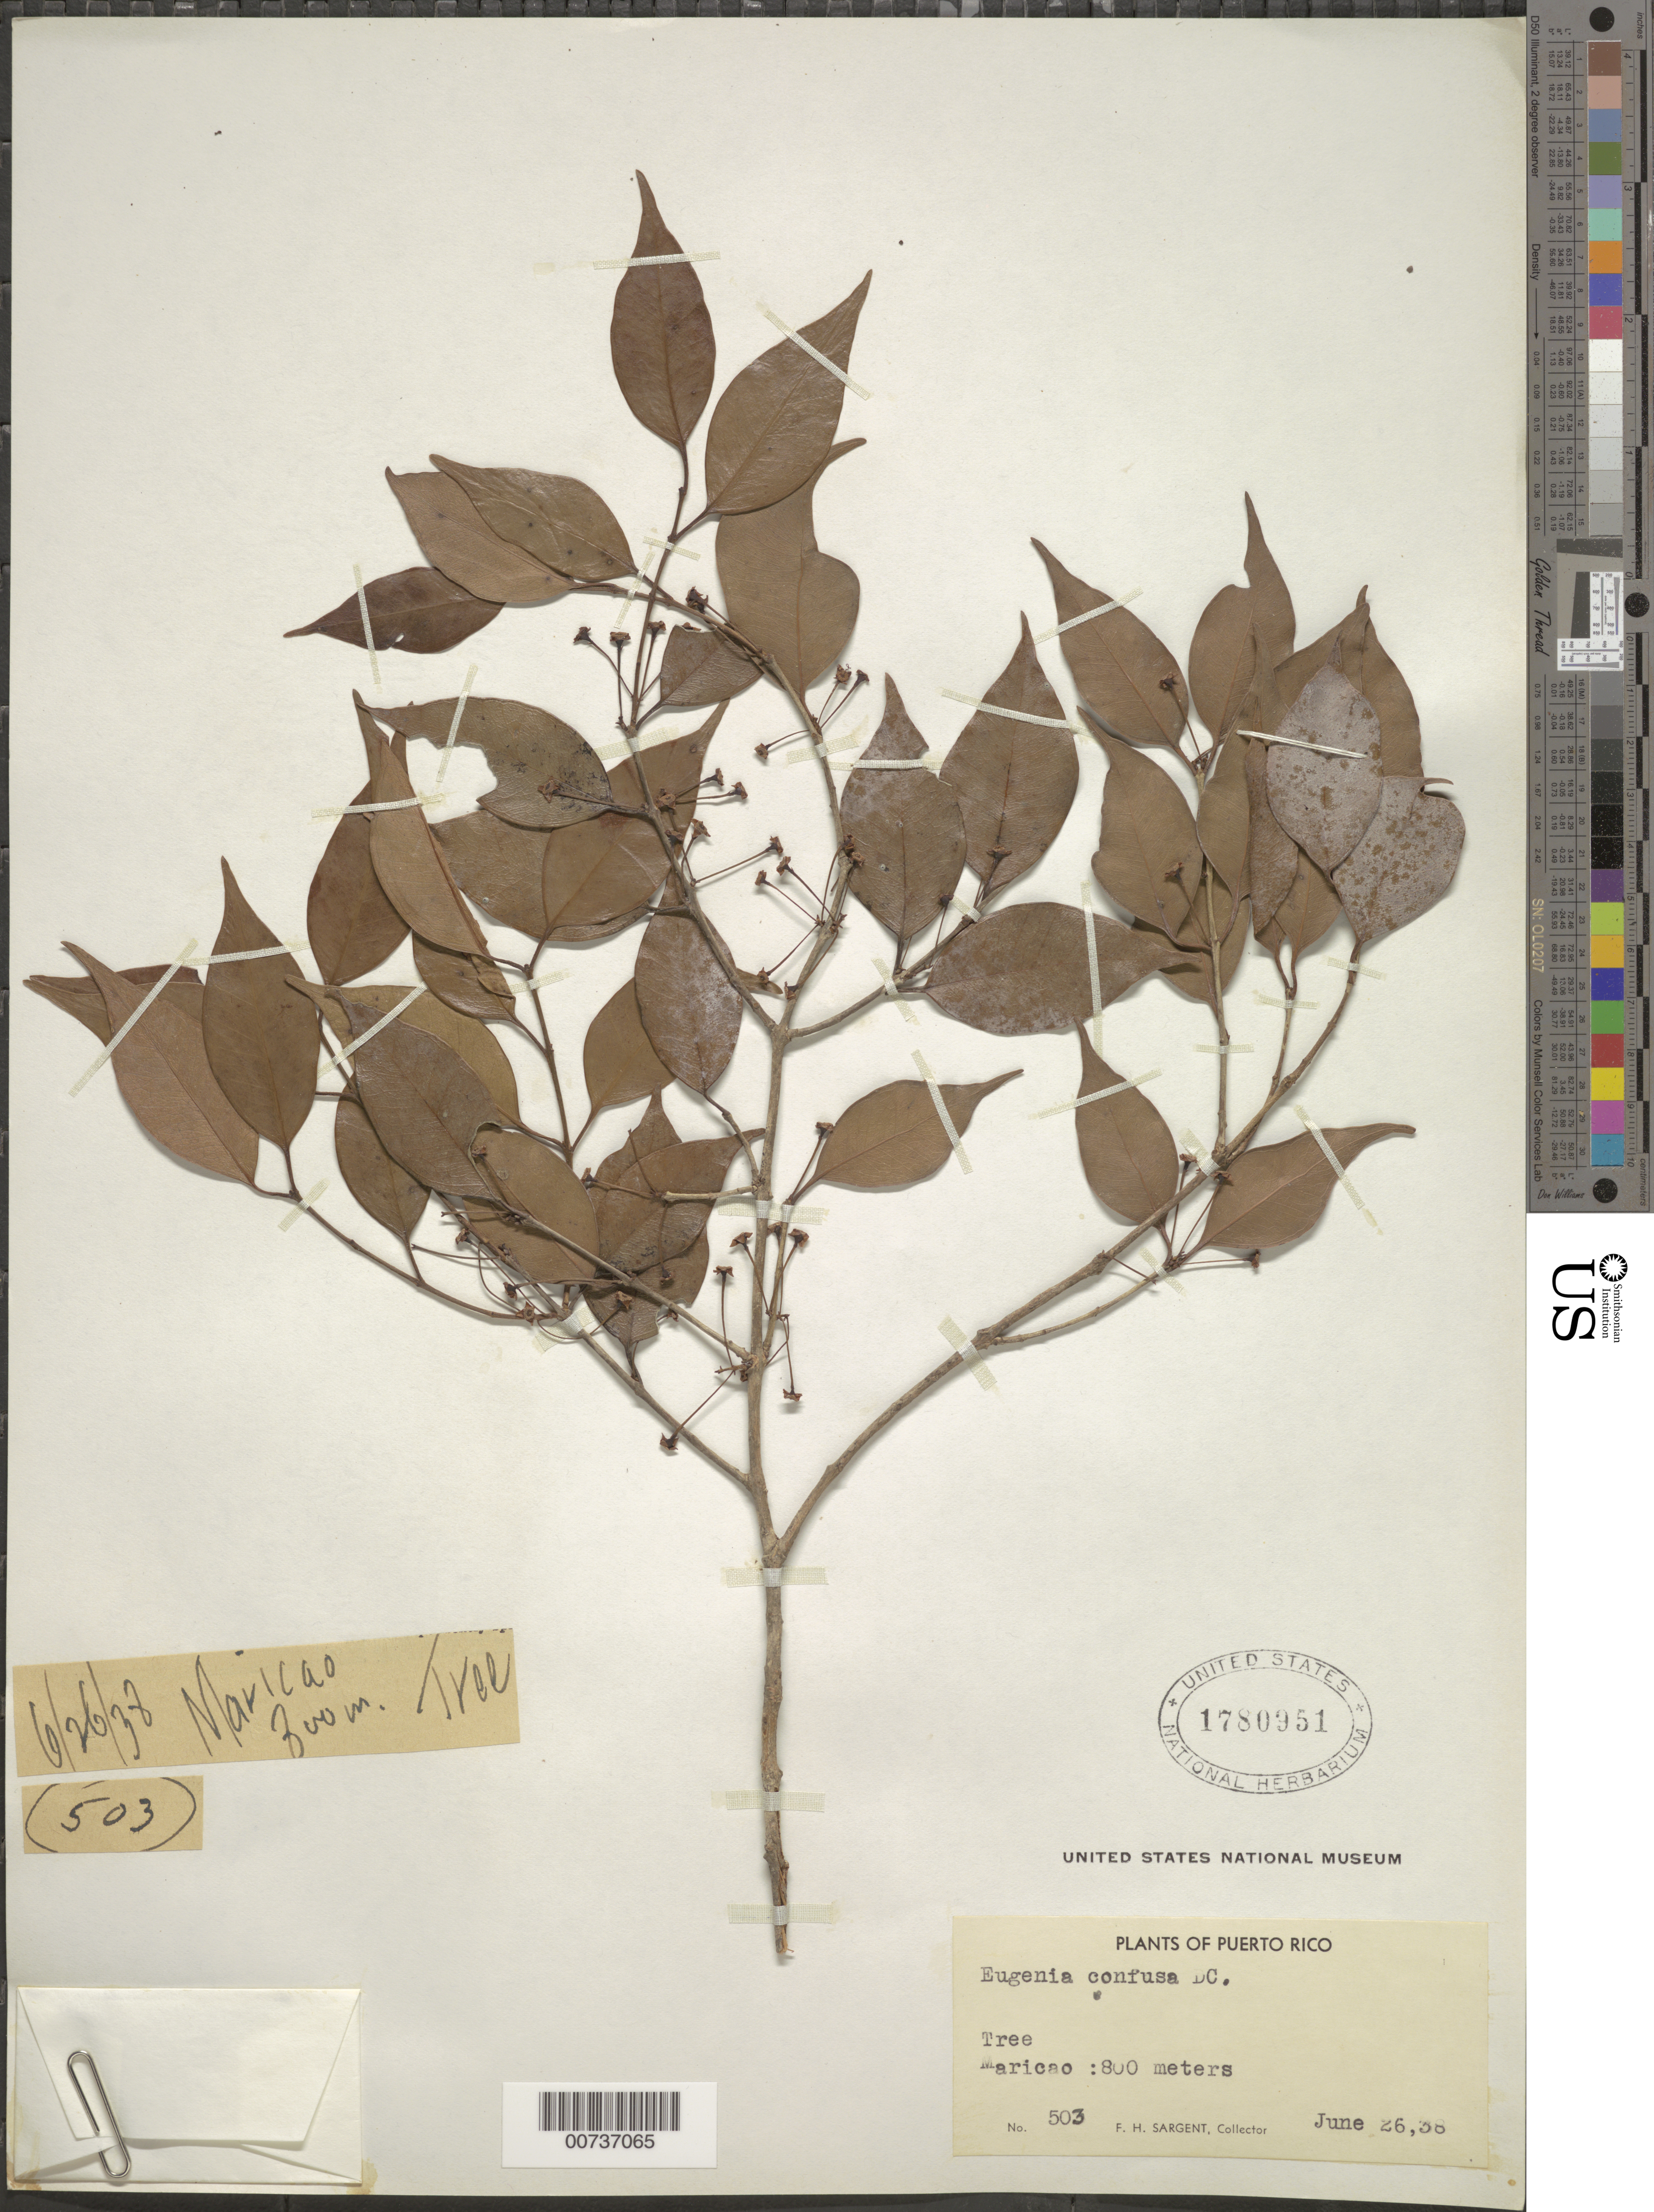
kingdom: Plantae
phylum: Tracheophyta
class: Magnoliopsida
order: Myrtales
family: Myrtaceae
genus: Eugenia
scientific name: Eugenia confusa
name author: DC.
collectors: F. H. Sargent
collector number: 503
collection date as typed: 26 Jun 1938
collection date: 1938-06-26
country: Puerto Rico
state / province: Maricao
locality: Maricao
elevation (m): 800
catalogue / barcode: US 1780951